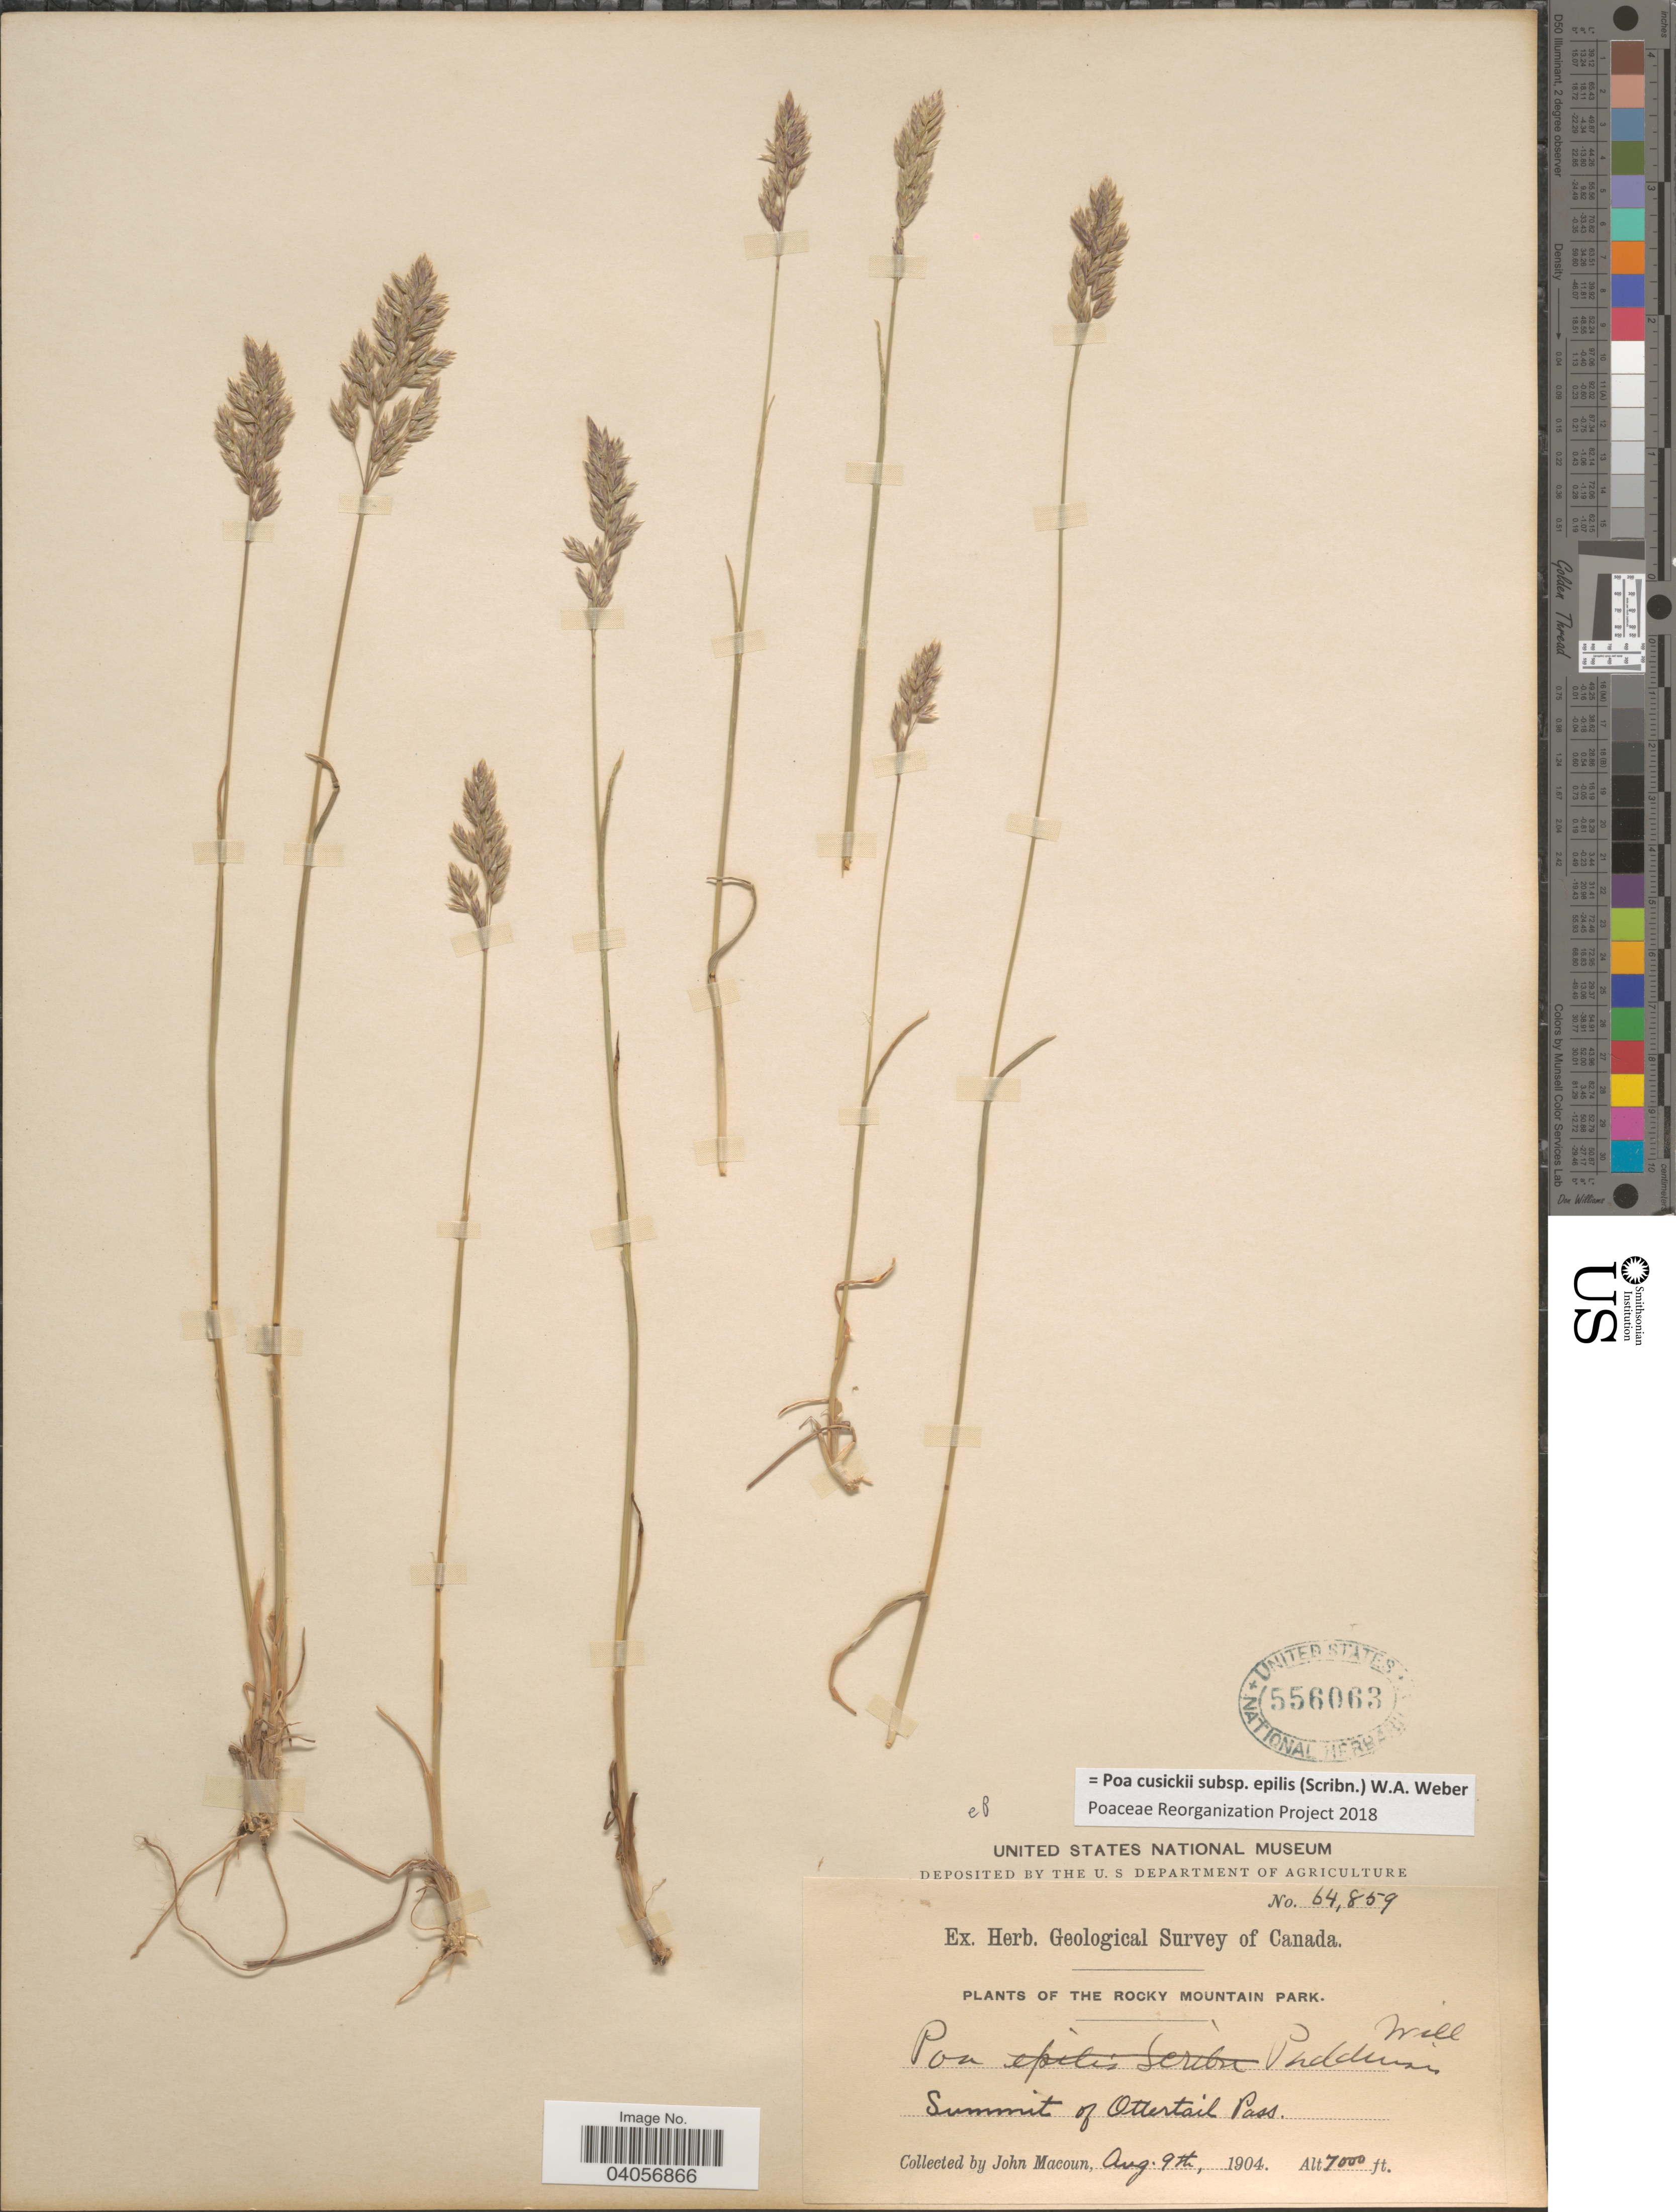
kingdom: Plantae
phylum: Tracheophyta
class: Liliopsida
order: Poales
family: Poaceae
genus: Poa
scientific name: Poa cusickii subsp. epilis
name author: (Scribn.) W.A. Weber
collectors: J. Macoun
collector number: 64859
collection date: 1904-08-09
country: Canada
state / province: British Columbia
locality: The Rocky Mountain Park. Summit of Ottertail Pass.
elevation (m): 2134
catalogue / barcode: US 556063